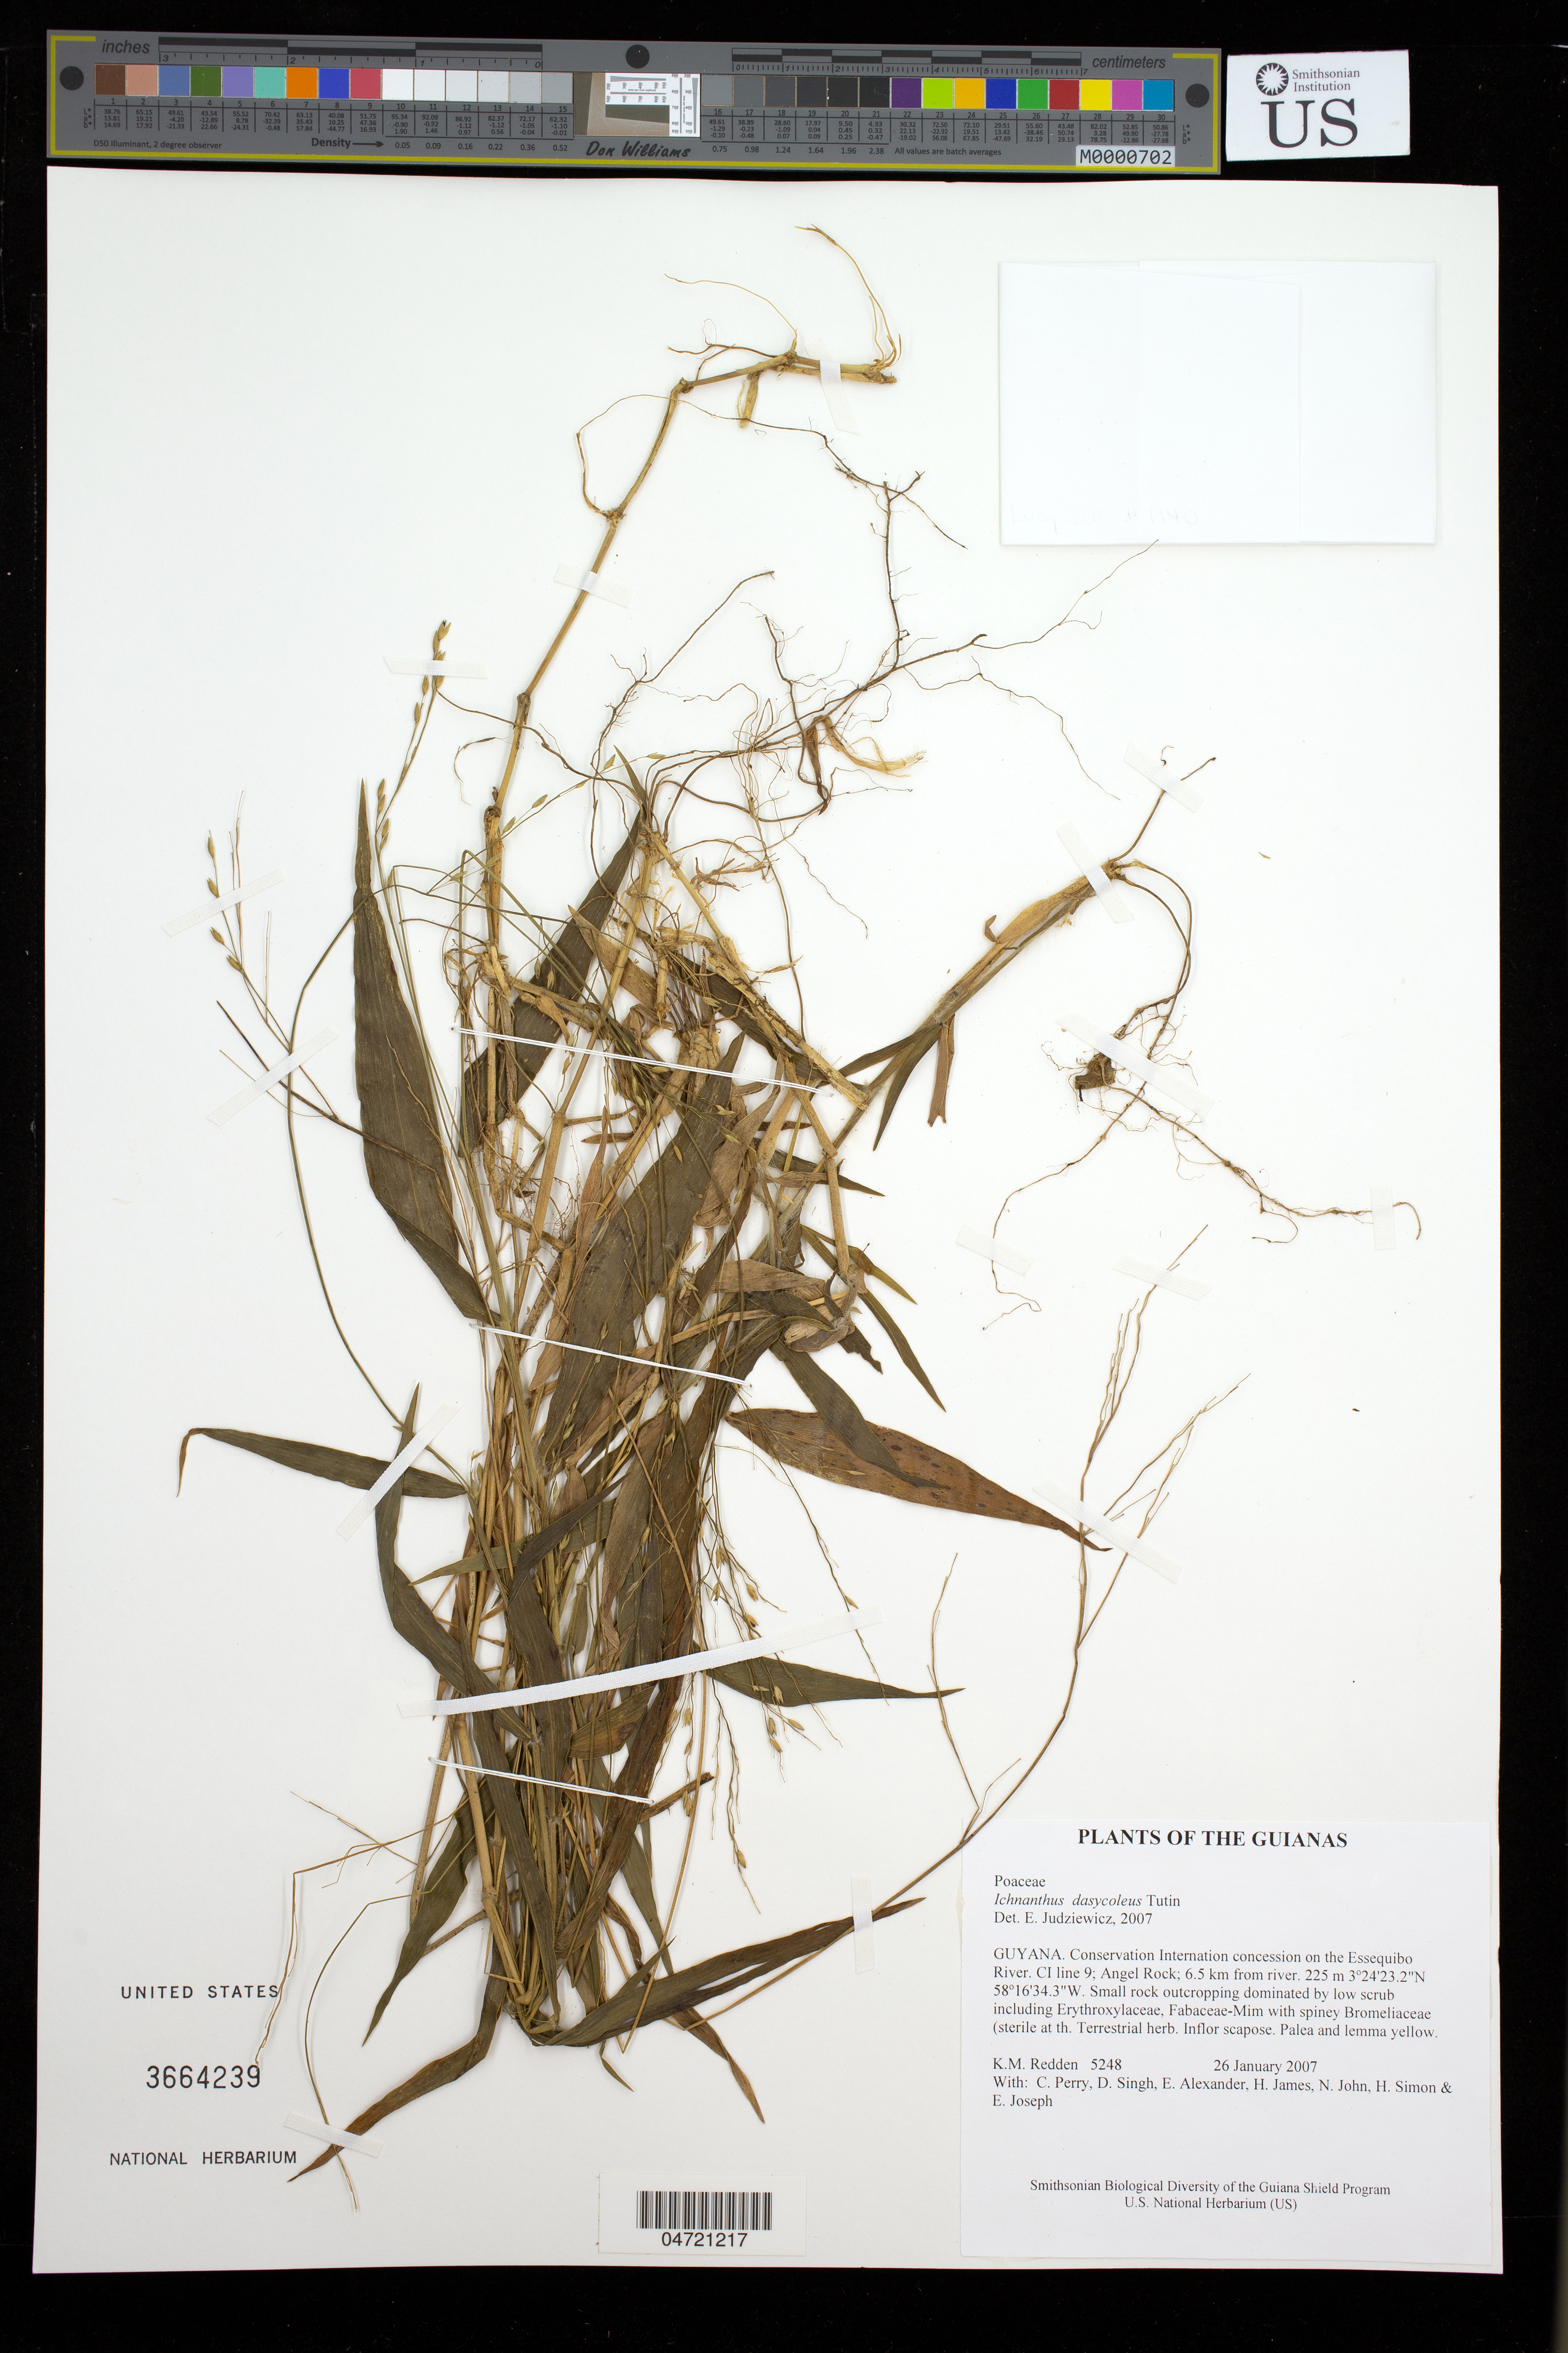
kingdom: Plantae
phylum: Tracheophyta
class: Liliopsida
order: Poales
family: Poaceae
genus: Ichnanthus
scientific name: Ichnanthus dasycoleus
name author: Tutin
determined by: Judziewicz, E. J.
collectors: K. M. Redden, C. Perry, D. Singh, E. Alexander, H. James, N. John, H. Simon & E. Joseph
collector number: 5248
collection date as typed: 26 January 2007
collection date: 2007-01-26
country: Guyana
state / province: U. Takutu-U. Essequibo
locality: Conservation International concession on the Essequibo River. CI line 9; Angel Rock; 6.5 km from river.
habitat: Small rock outcropping dominated by low scrub including Erythroxylaceae, Fabaceae-Mim. with spiny Bromeliaceae (sterile)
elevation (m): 225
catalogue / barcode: US 3664239